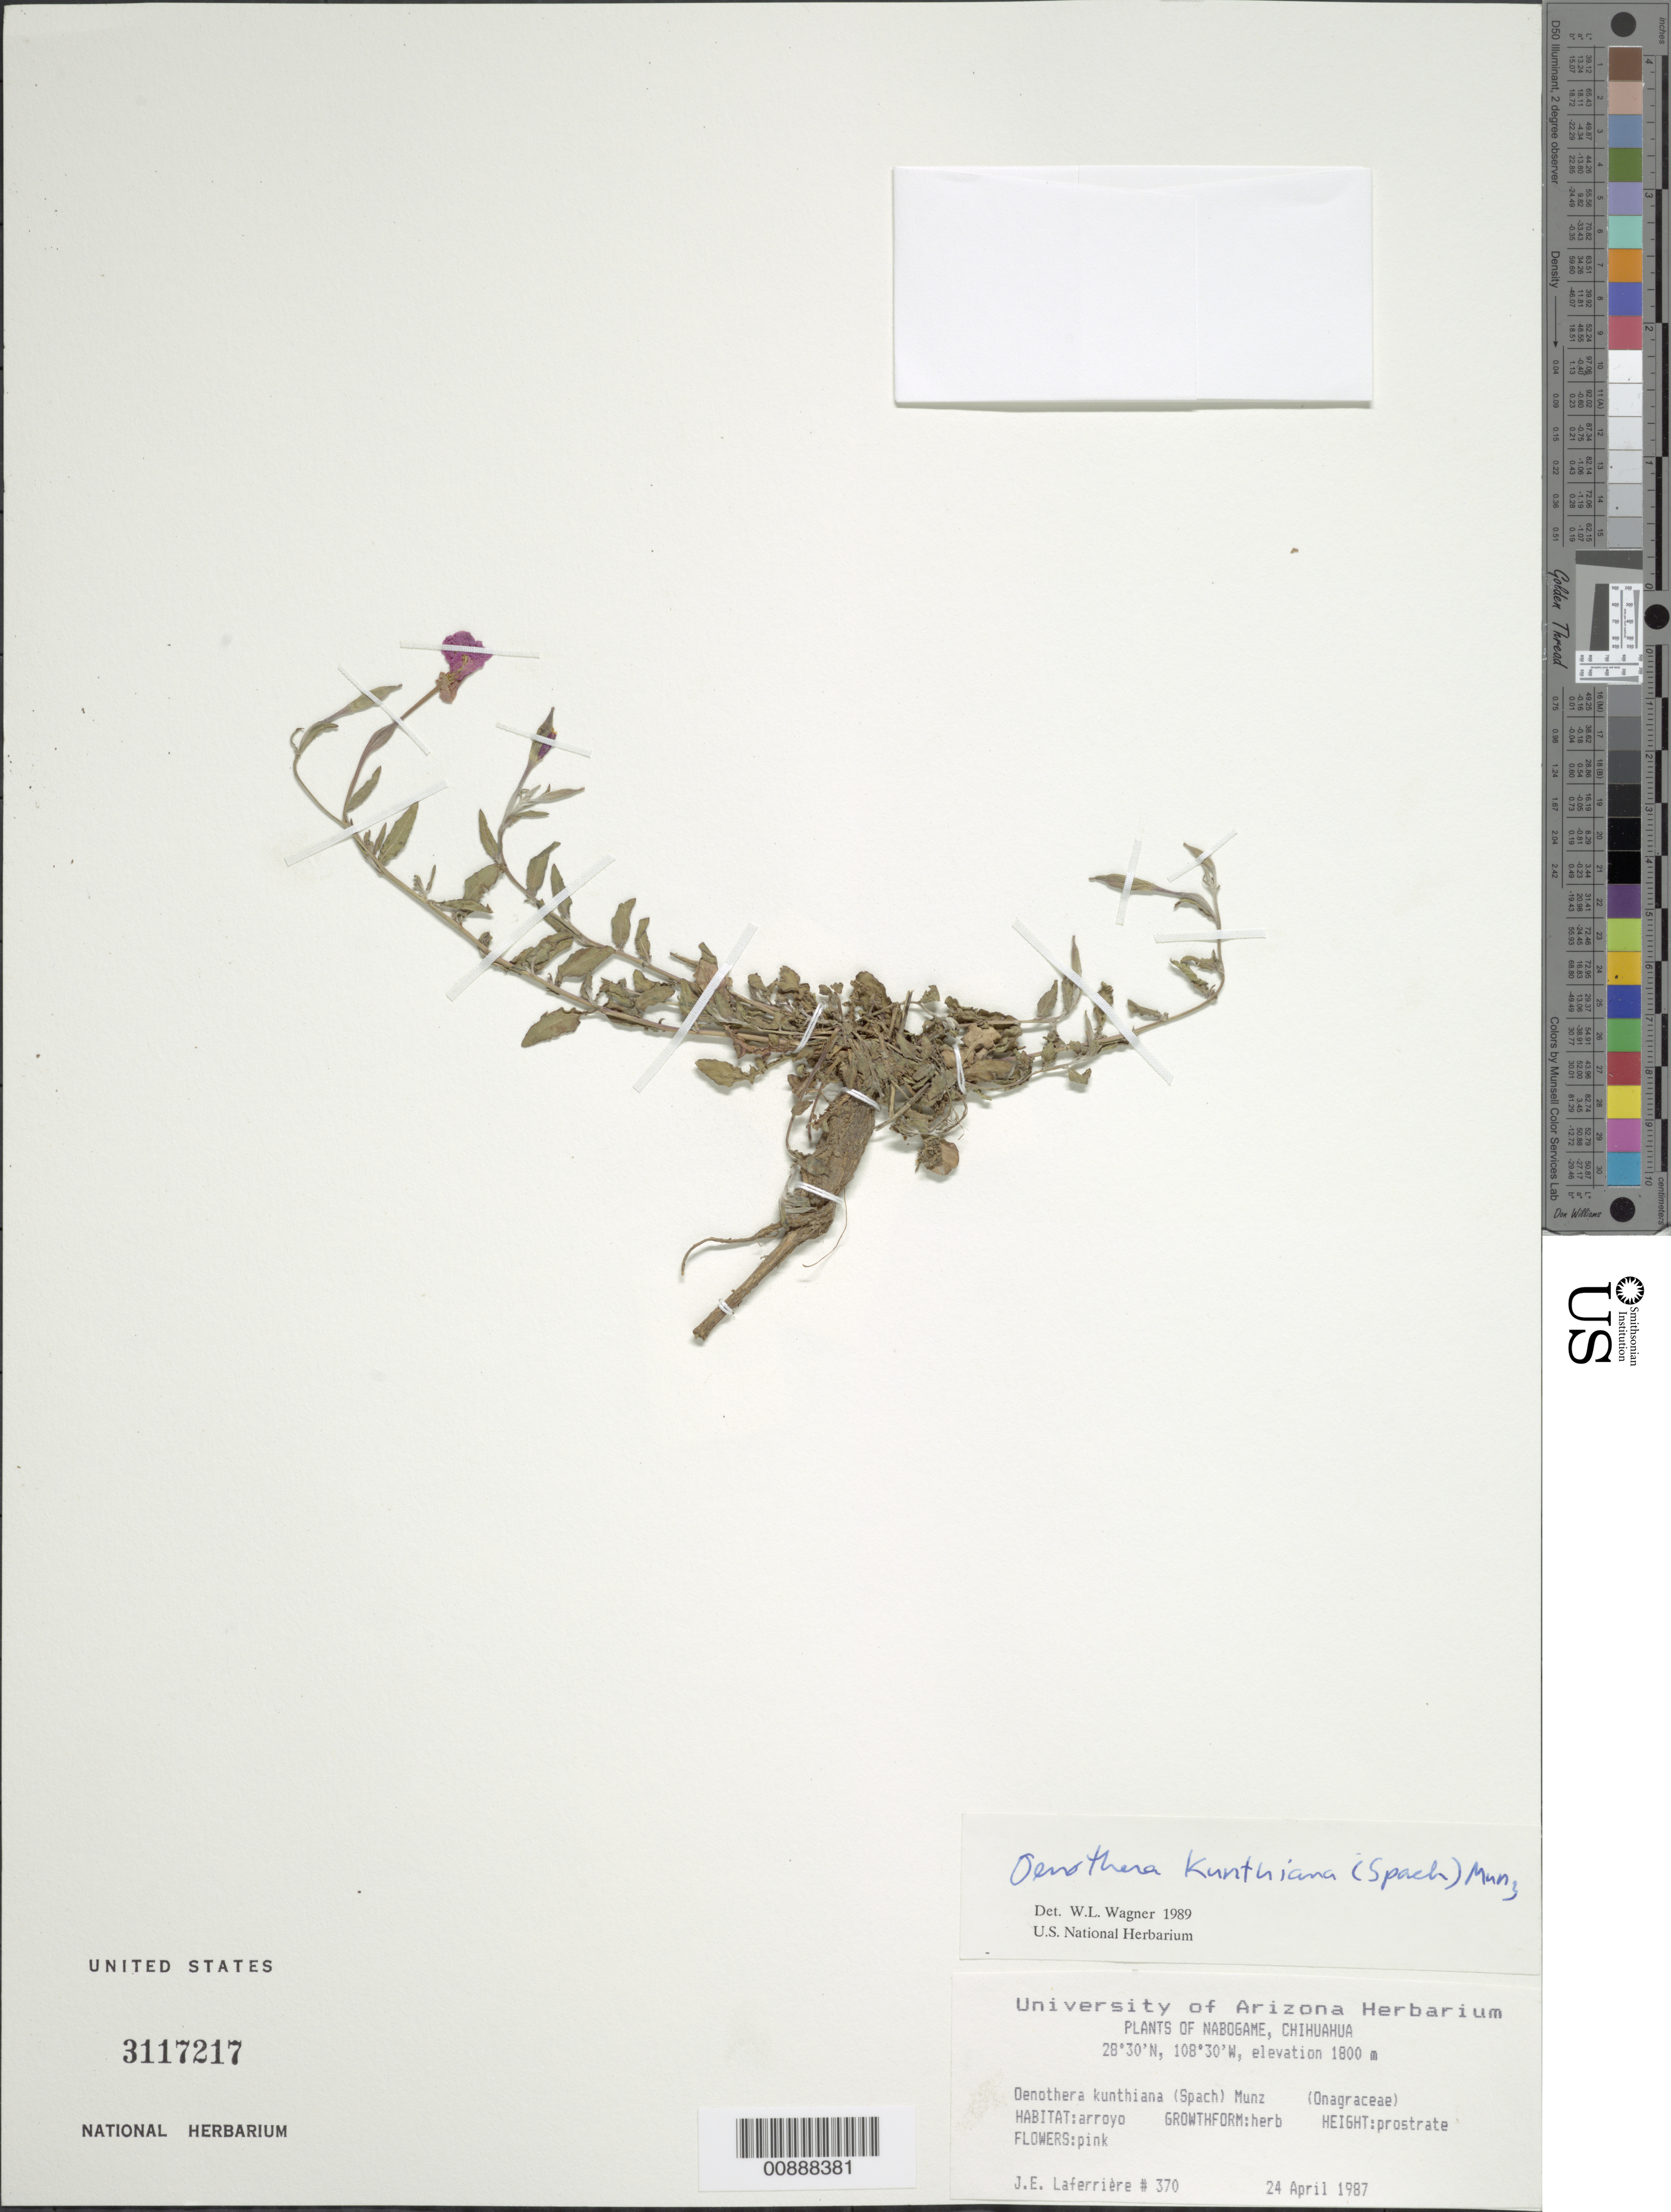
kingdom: Plantae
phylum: Tracheophyta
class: Magnoliopsida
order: Myrtales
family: Onagraceae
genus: Oenothera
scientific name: Oenothera kunthiana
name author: (Spach) Munz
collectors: J. E. Laferrière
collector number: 370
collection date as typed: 24 Apr 1987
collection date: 1987-04-24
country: Mexico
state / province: Chihuahua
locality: Nabogame, Chihuahua.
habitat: Arroyo.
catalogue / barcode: US 3117217